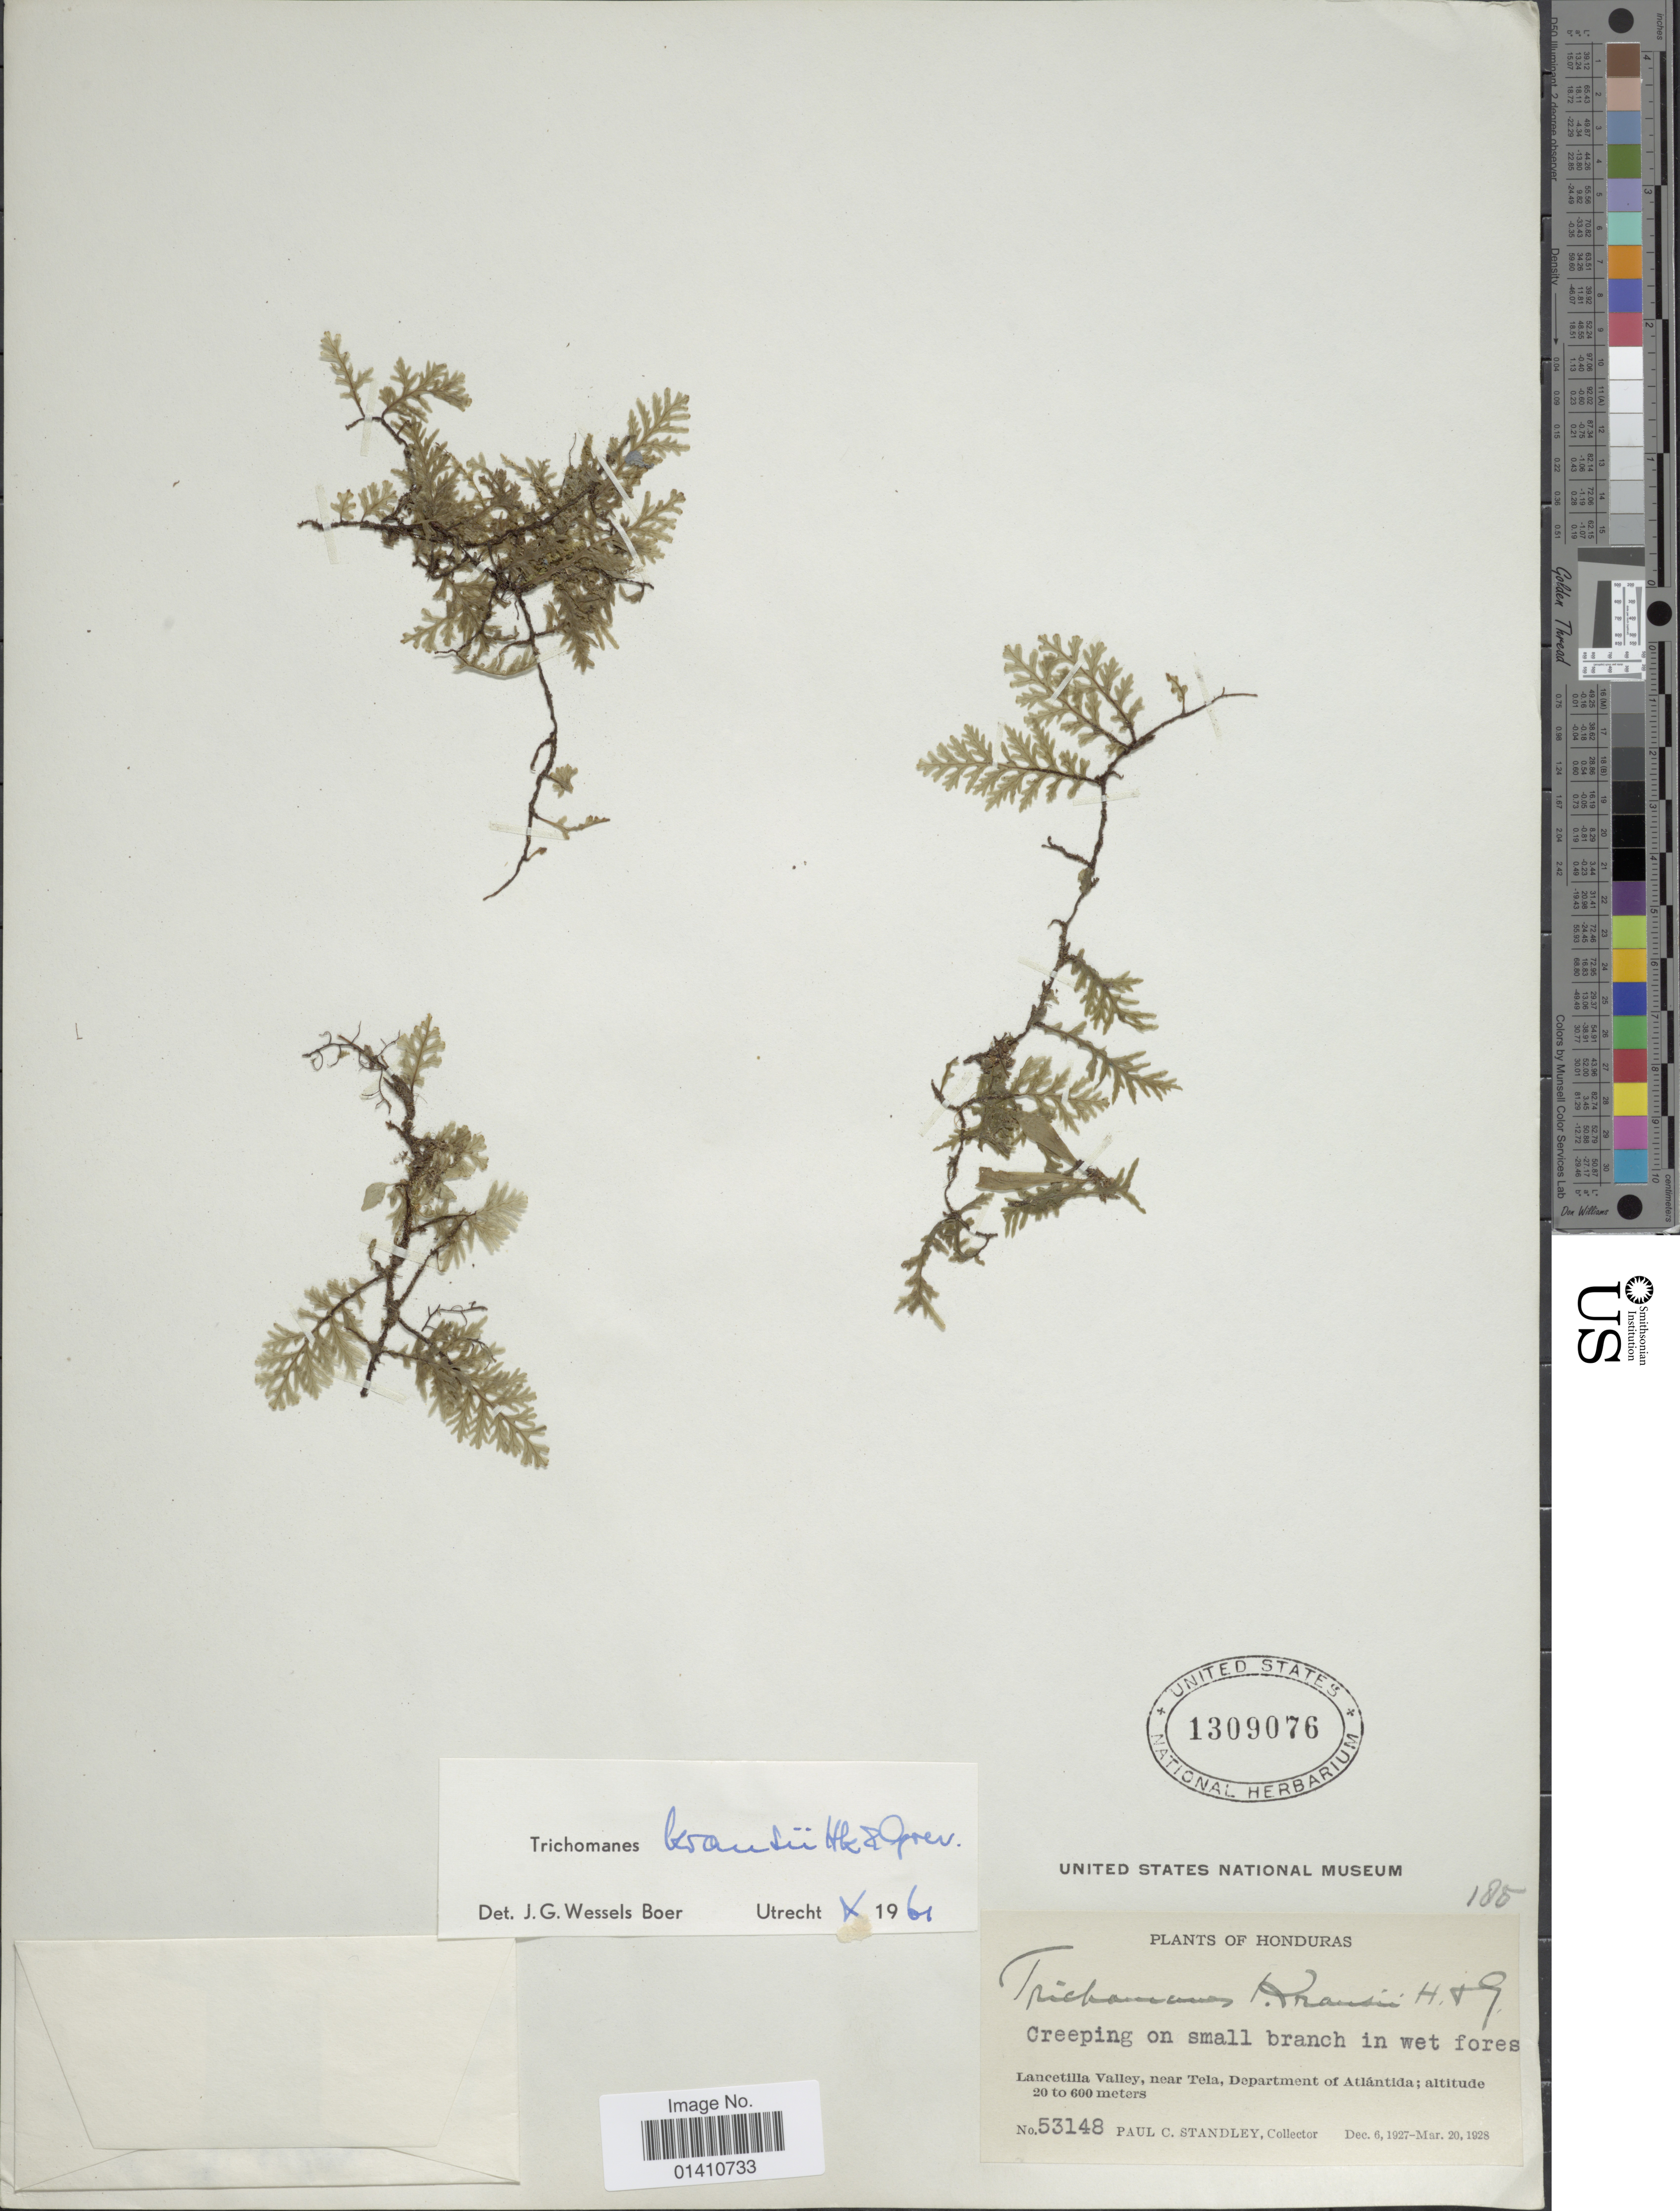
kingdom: Plantae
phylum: Tracheophyta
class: Polypodiopsida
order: Hymenophyllales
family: Hymenophyllaceae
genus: Didymoglossum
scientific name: Didymoglossum kraussii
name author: (Hook. & Grev.) C. Presl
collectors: P. C. Standley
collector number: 53148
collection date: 1928-03-20/1928-12-06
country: Honduras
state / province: Atlántida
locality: Lancetilla Valley, near Tela, Department of Atlantida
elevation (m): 20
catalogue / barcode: US 1309076